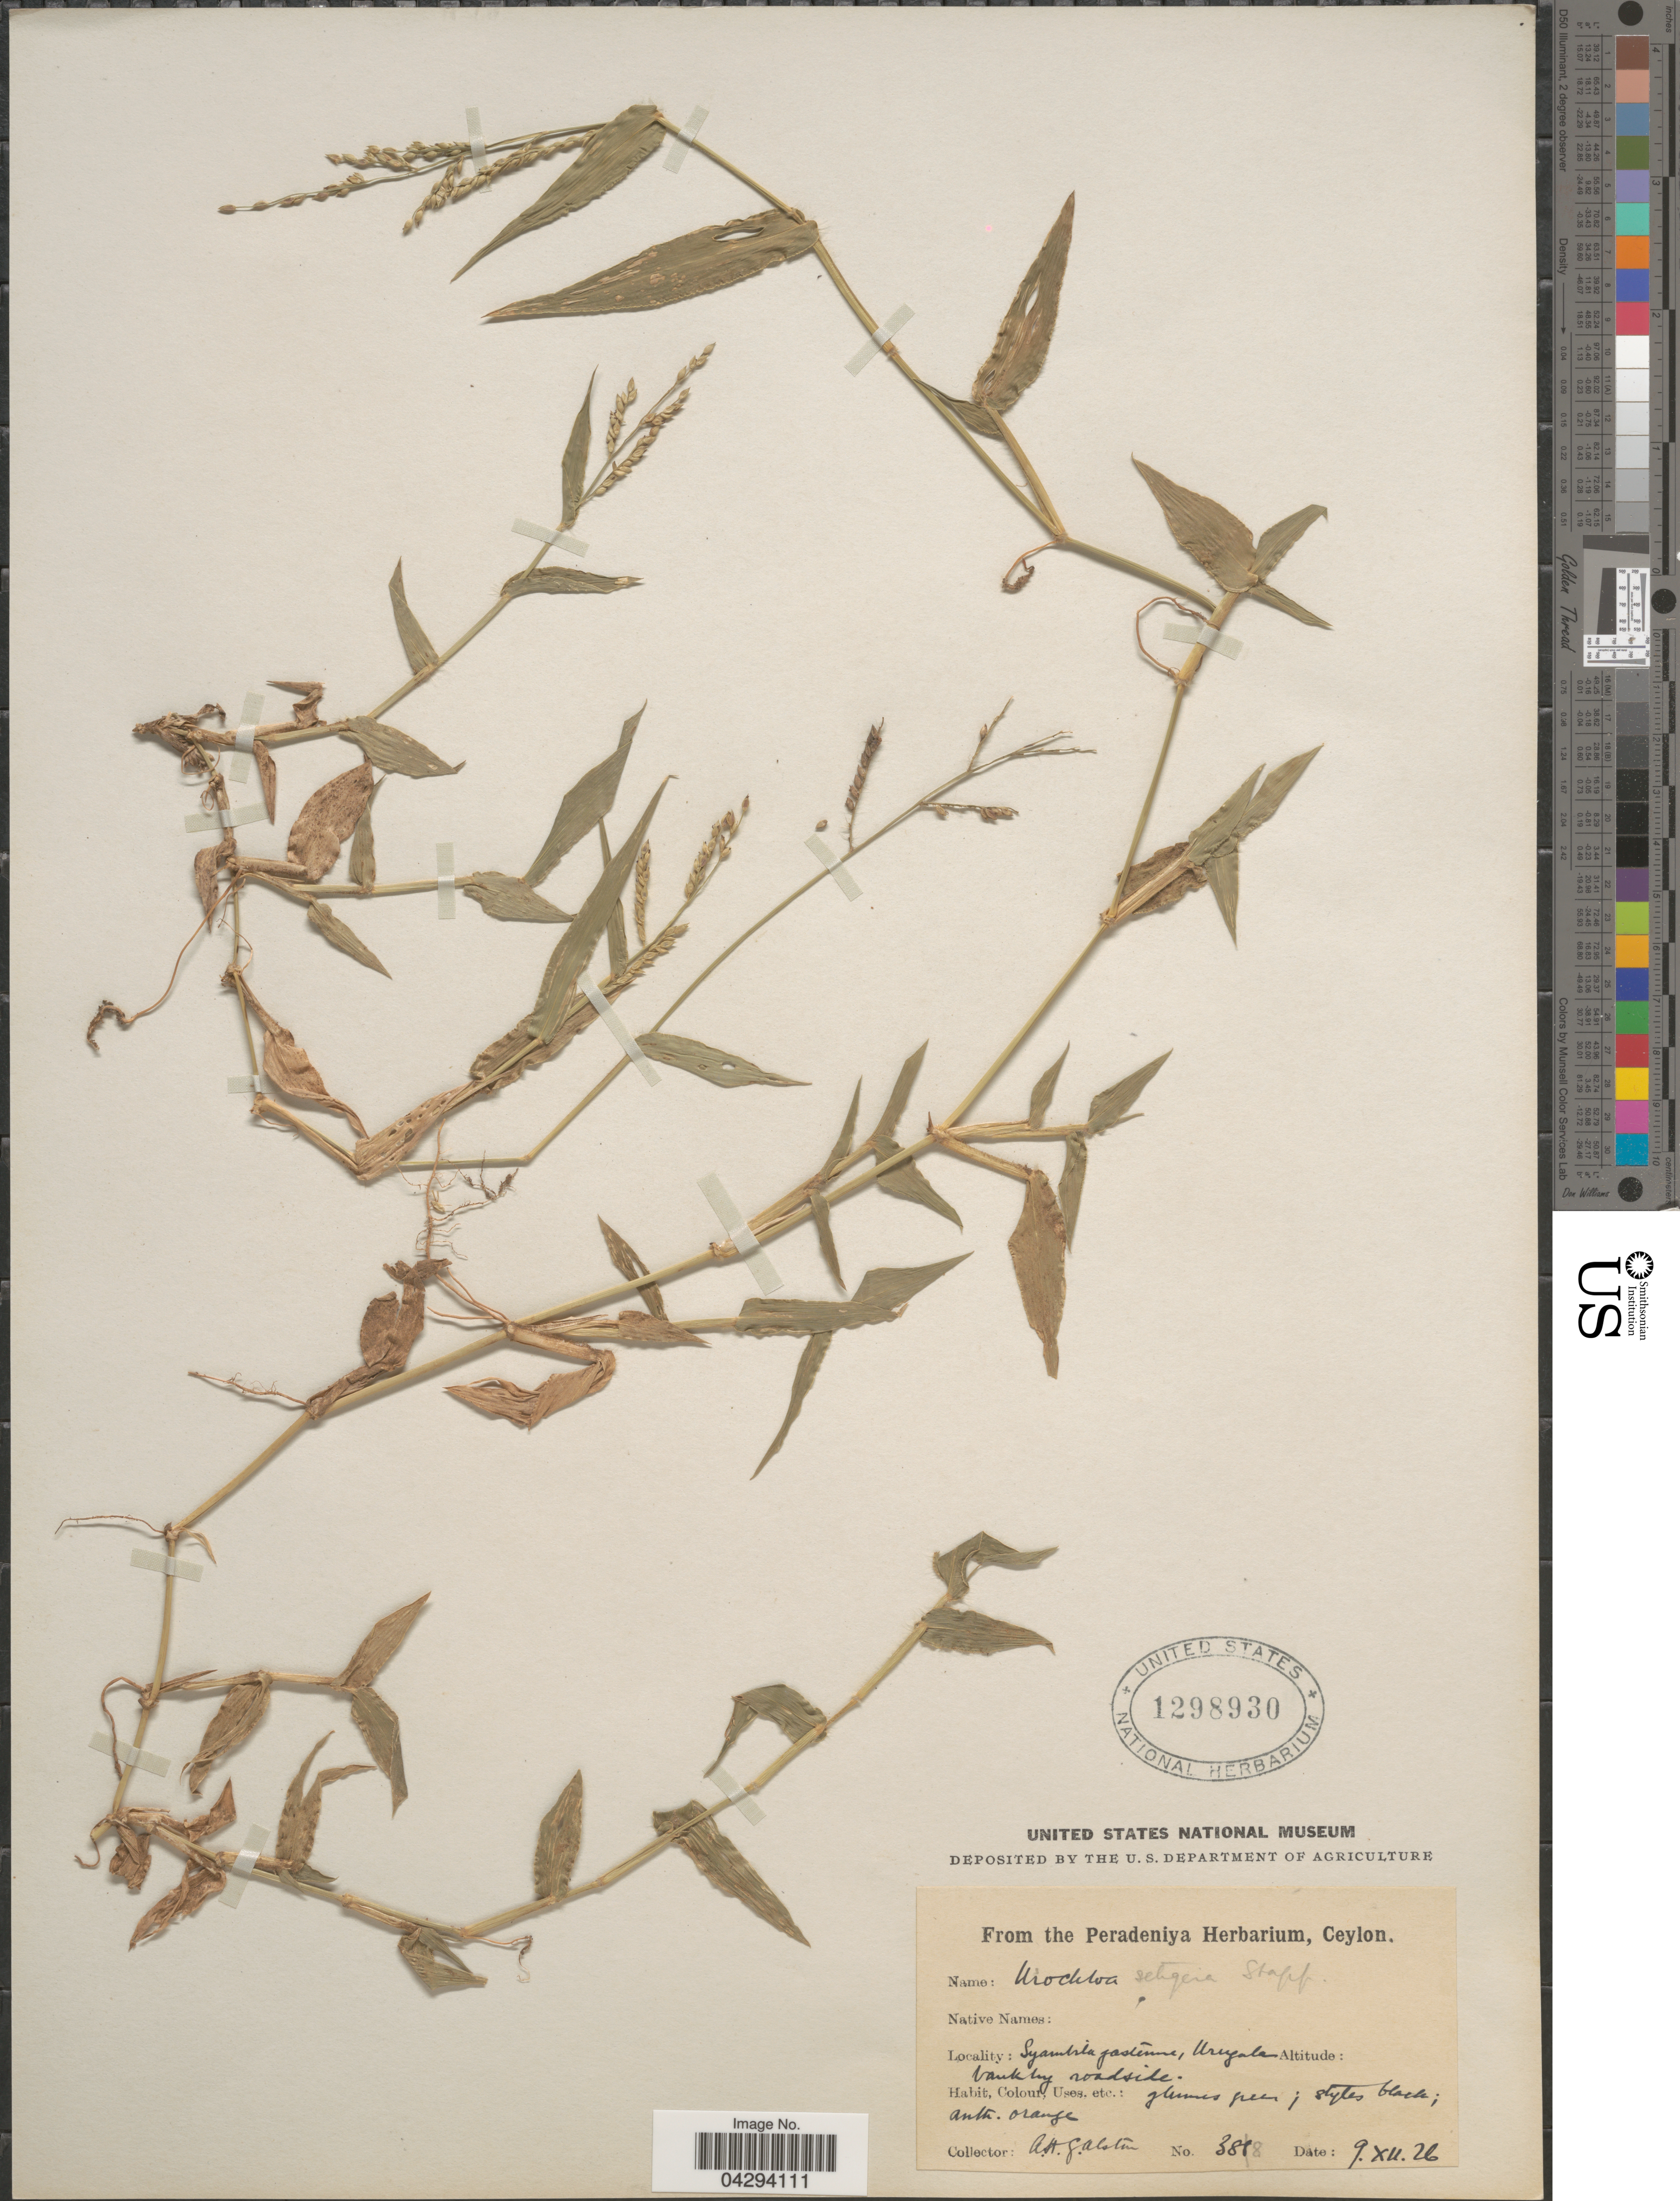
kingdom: Plantae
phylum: Tracheophyta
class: Liliopsida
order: Poales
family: Poaceae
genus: Urochloa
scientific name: Urochloa setigera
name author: (Retz.) Stapf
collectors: A. H. Alston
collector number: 3888*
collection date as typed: Transcribed d/m/y: 9/12/26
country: Sri Lanka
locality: Ceylon. Syambila getamune, Uruyala. Bank by roadside.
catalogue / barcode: US 1298930